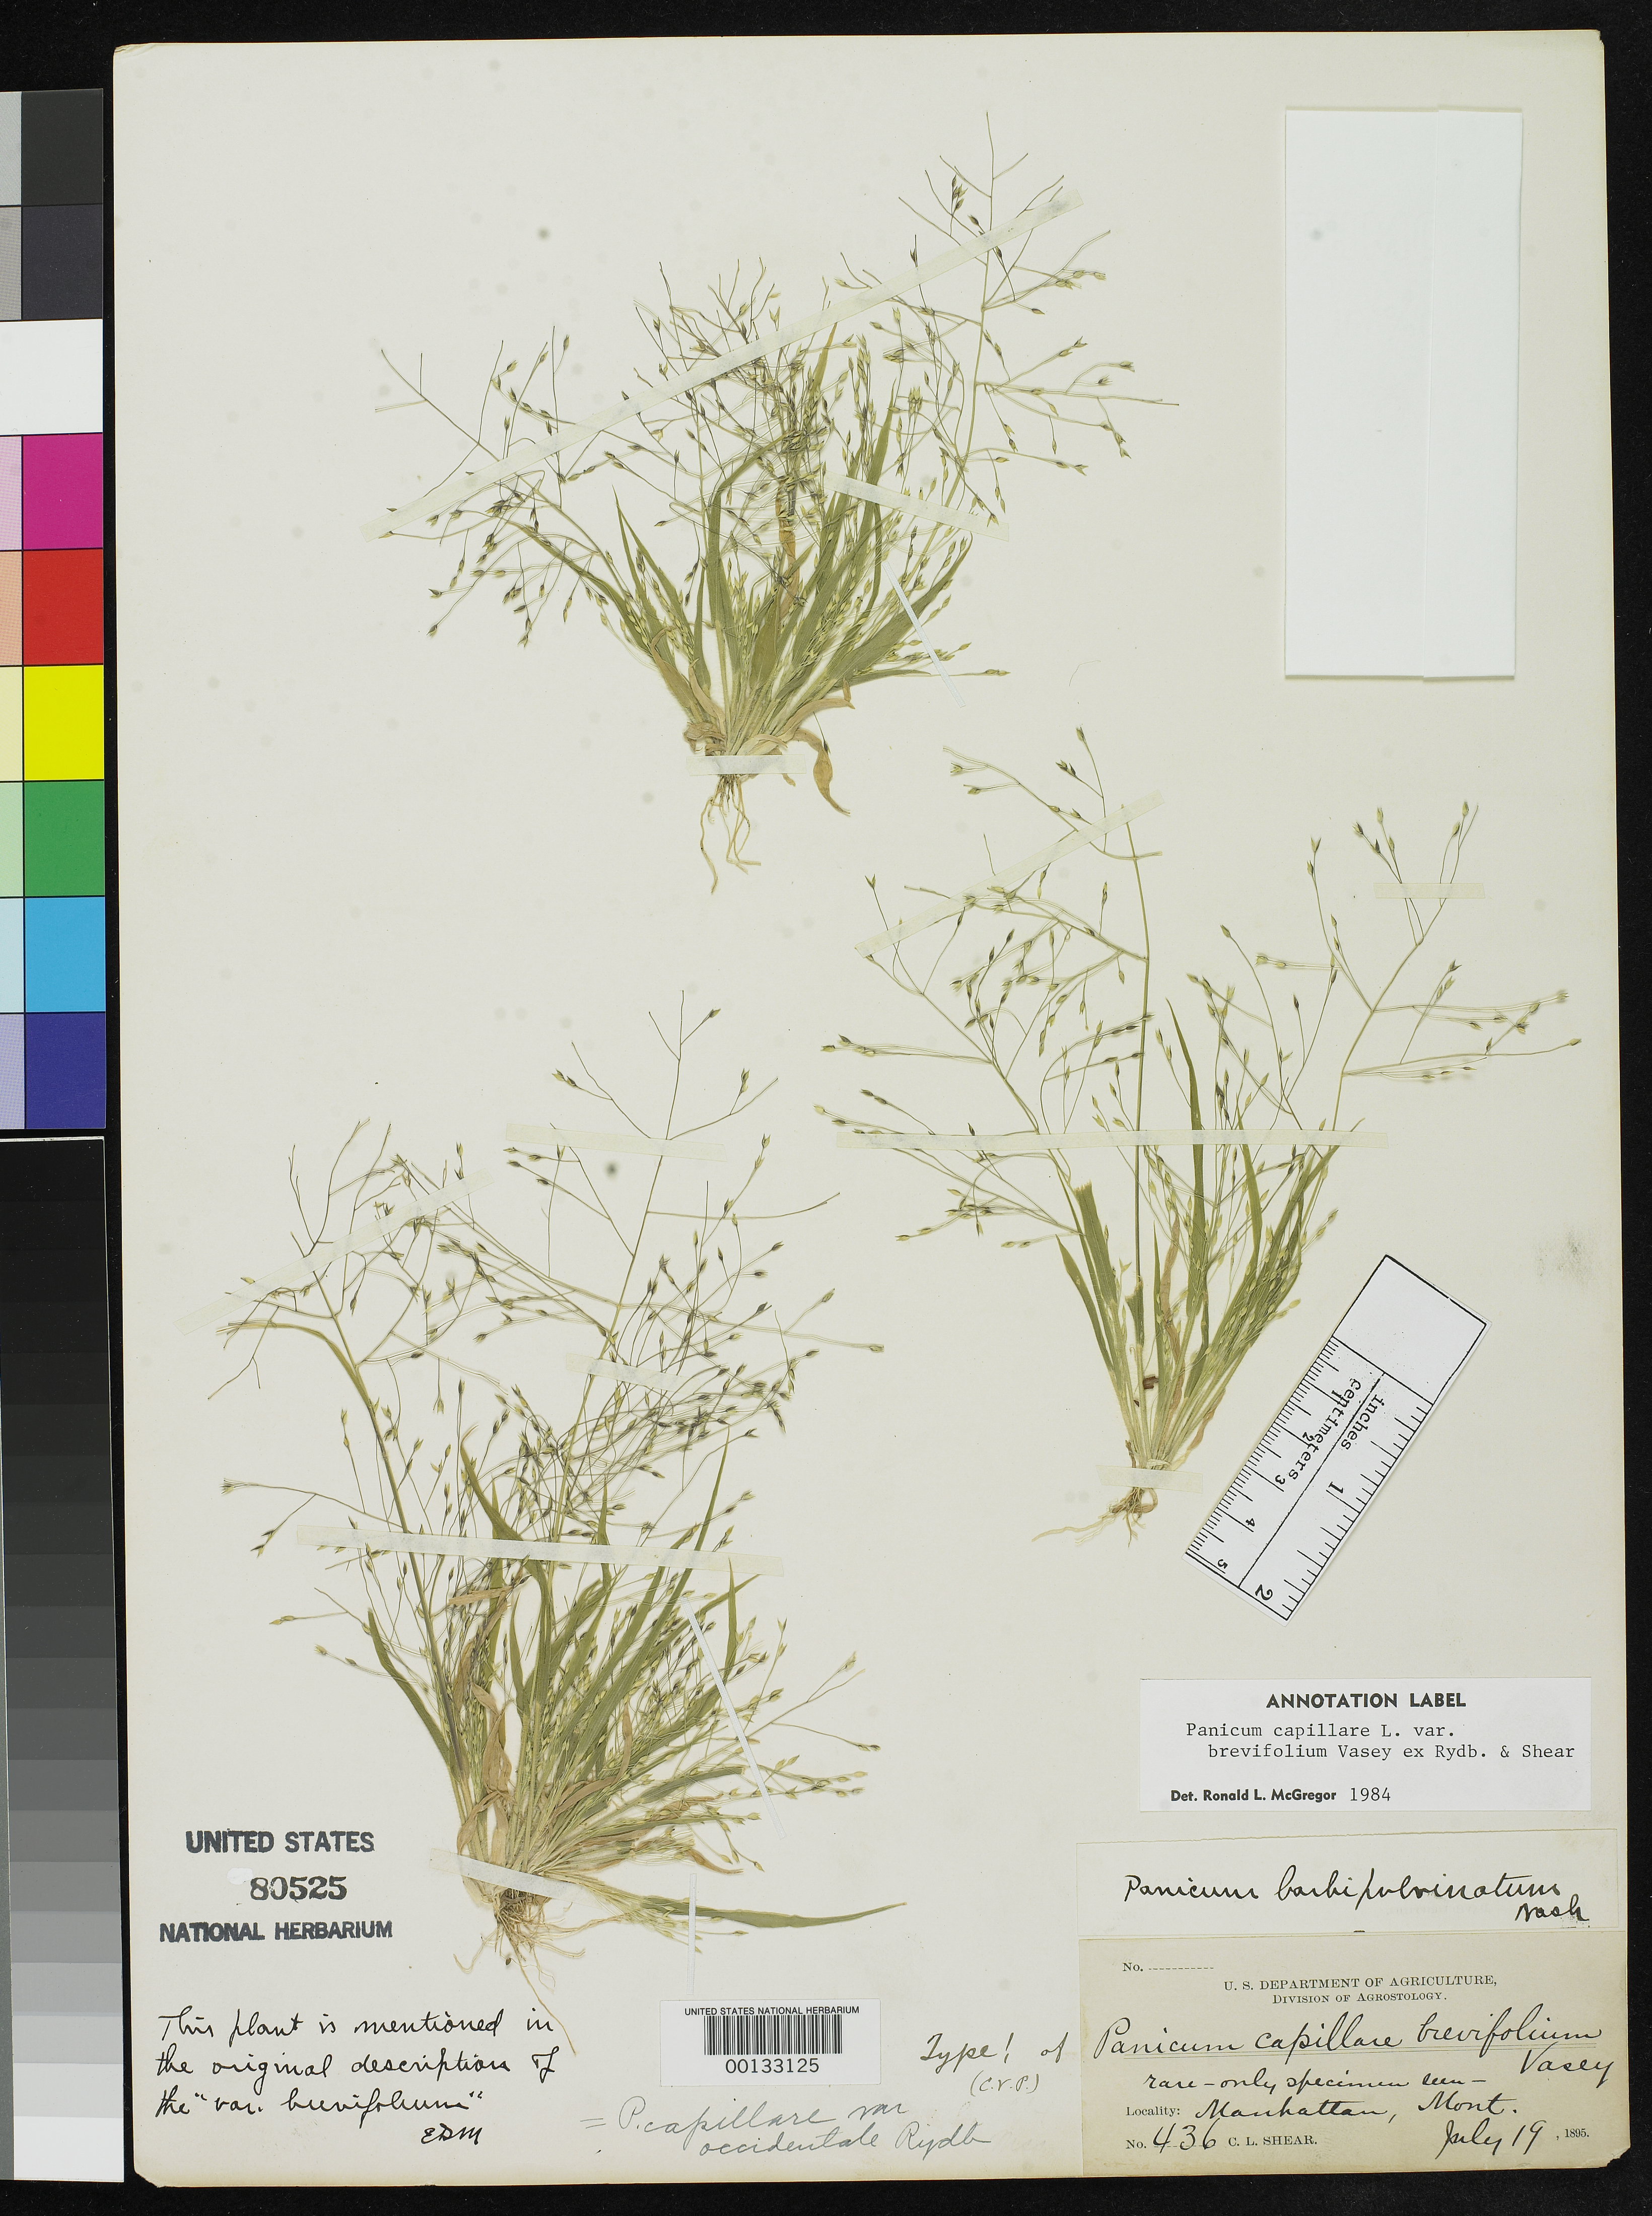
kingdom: Plantae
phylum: Tracheophyta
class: Liliopsida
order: Poales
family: Poaceae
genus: Panicum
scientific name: Panicum capillare var. brevifolium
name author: Vasey ex Rydb. & Shear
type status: Holotype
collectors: C. L. Shear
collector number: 436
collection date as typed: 19 Jul 1895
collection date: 1895-07-19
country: United States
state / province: Montana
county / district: Gallatin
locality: Manhattan.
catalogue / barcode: US 80525